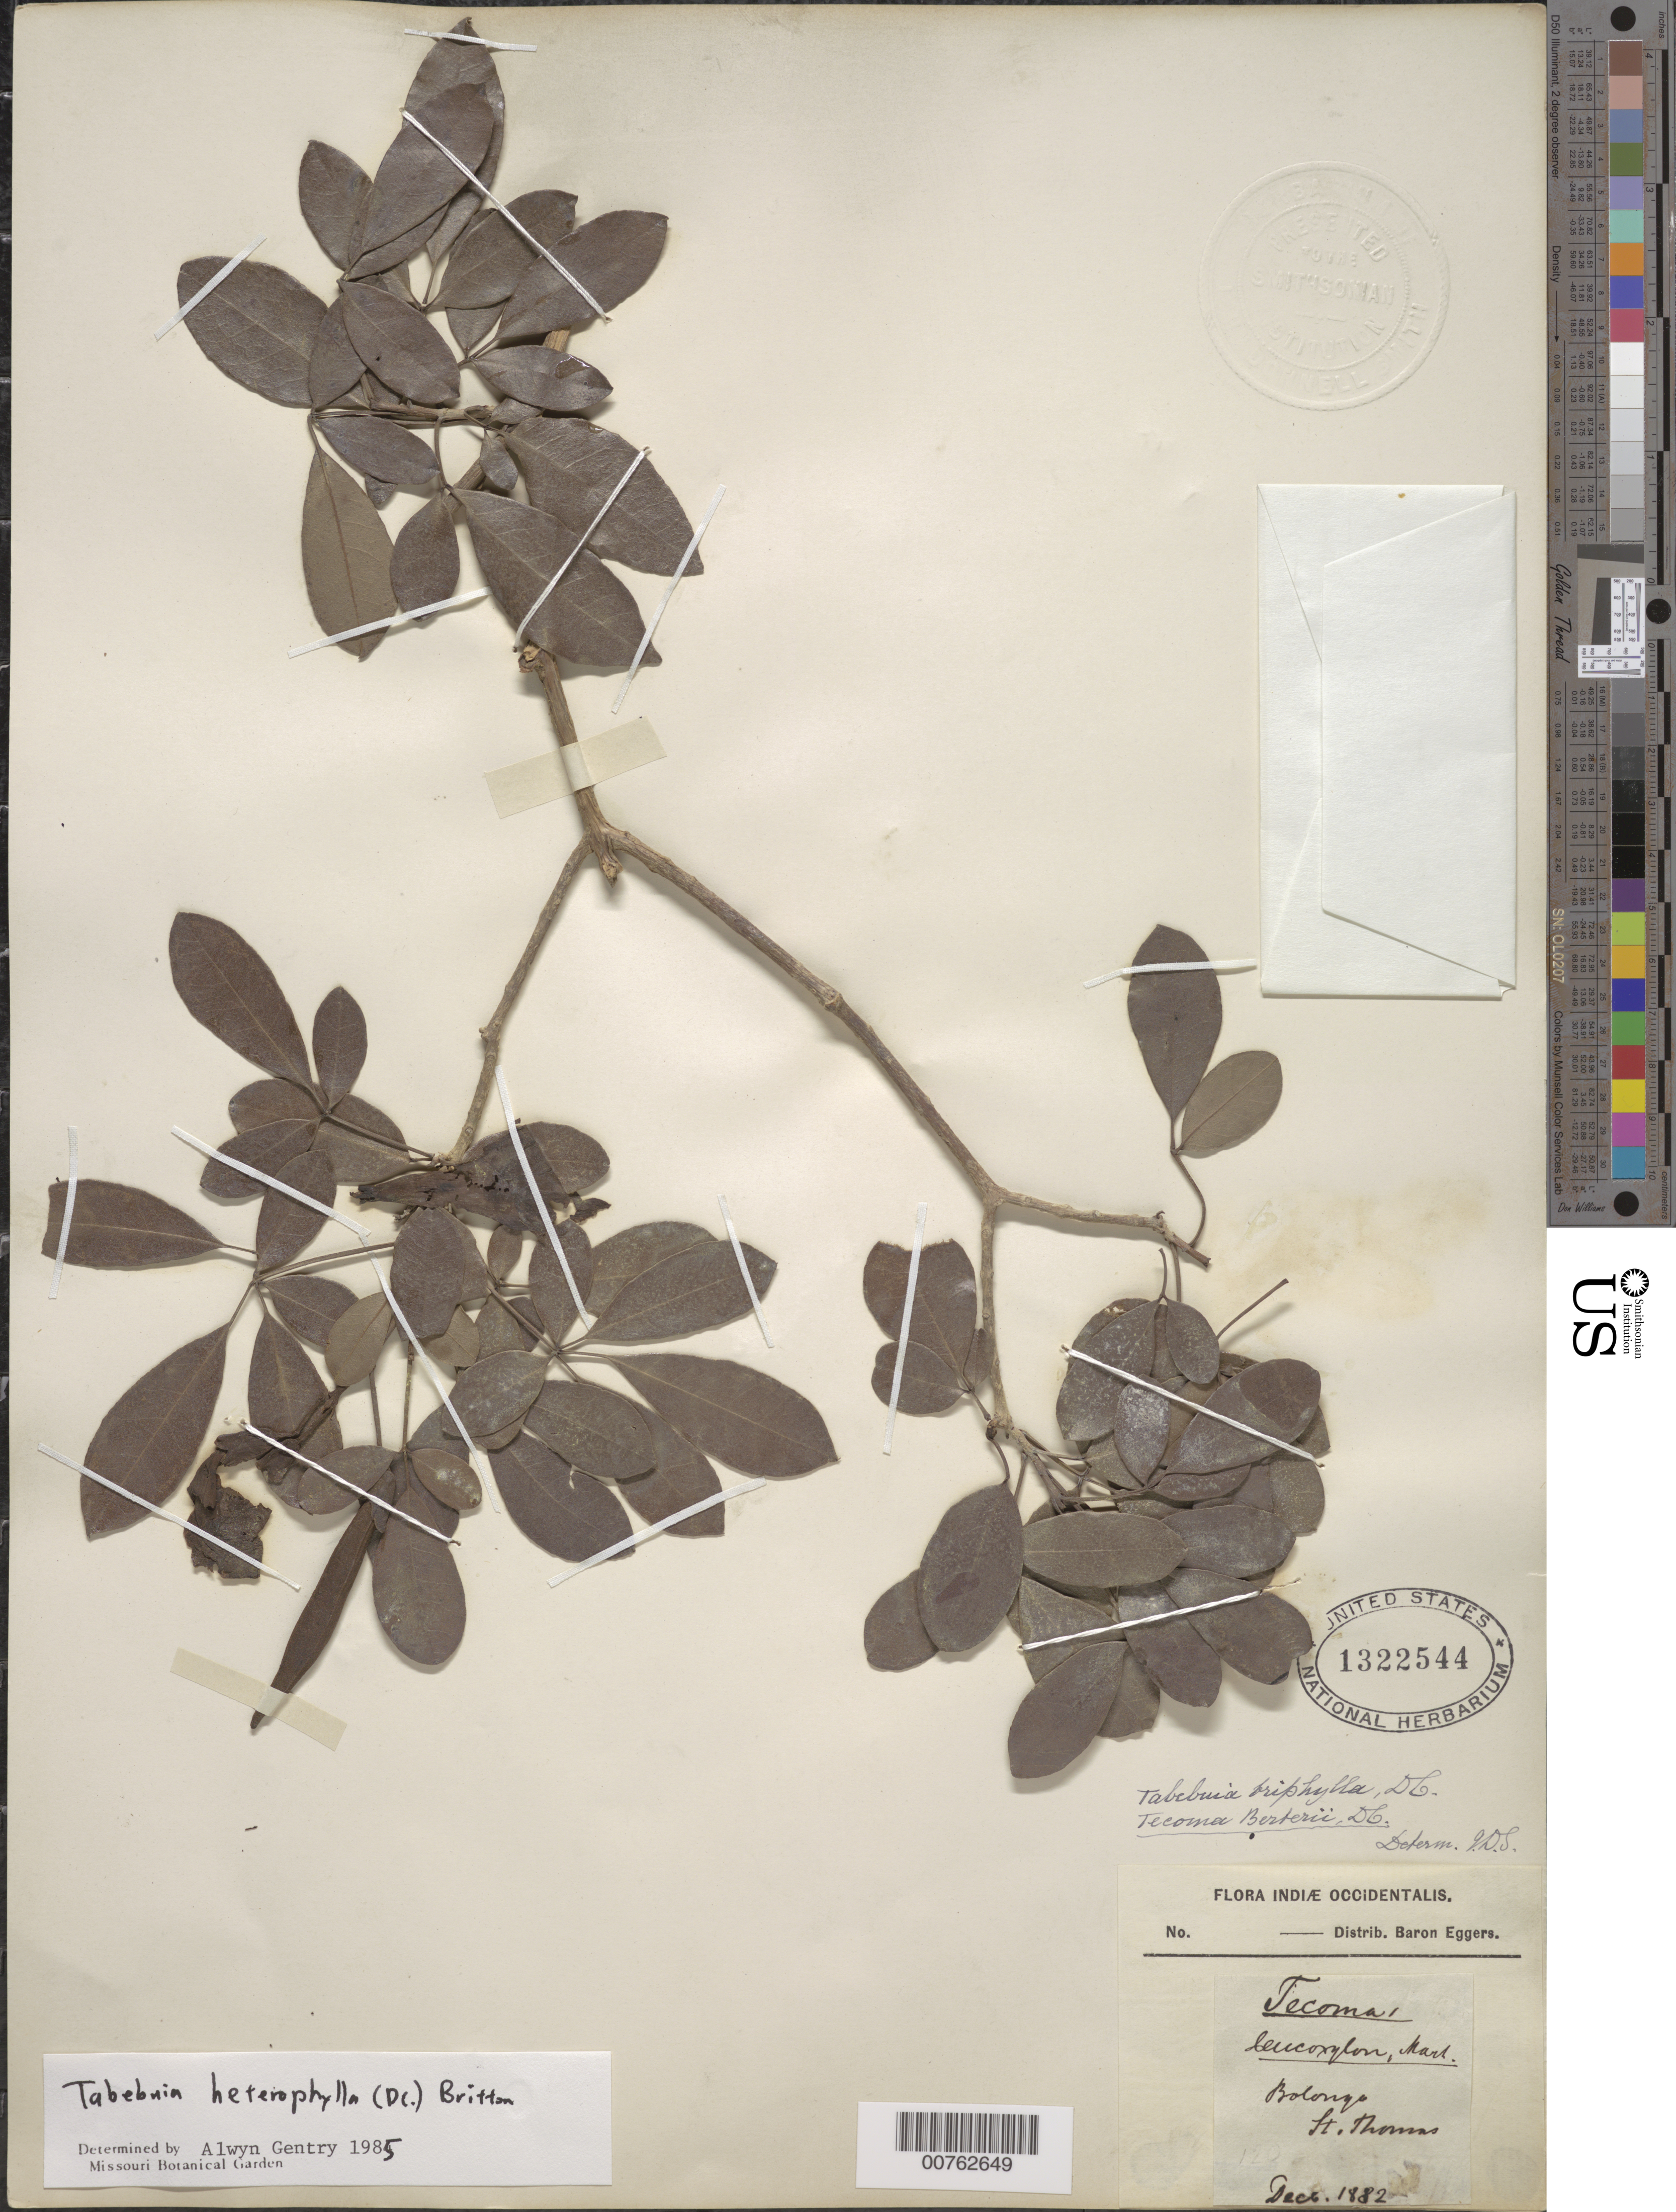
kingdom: Plantae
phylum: Tracheophyta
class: Magnoliopsida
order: Lamiales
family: Bignoniaceae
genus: Tabebuia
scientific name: Tabebuia heterophylla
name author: (DC.) Britton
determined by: Gentry, A. H.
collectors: H. F. A. von Eggers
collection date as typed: Dec 1882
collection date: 1882-12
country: U.S. Virgin Islands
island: St. Thomas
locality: Bolongo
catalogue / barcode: US 1322544